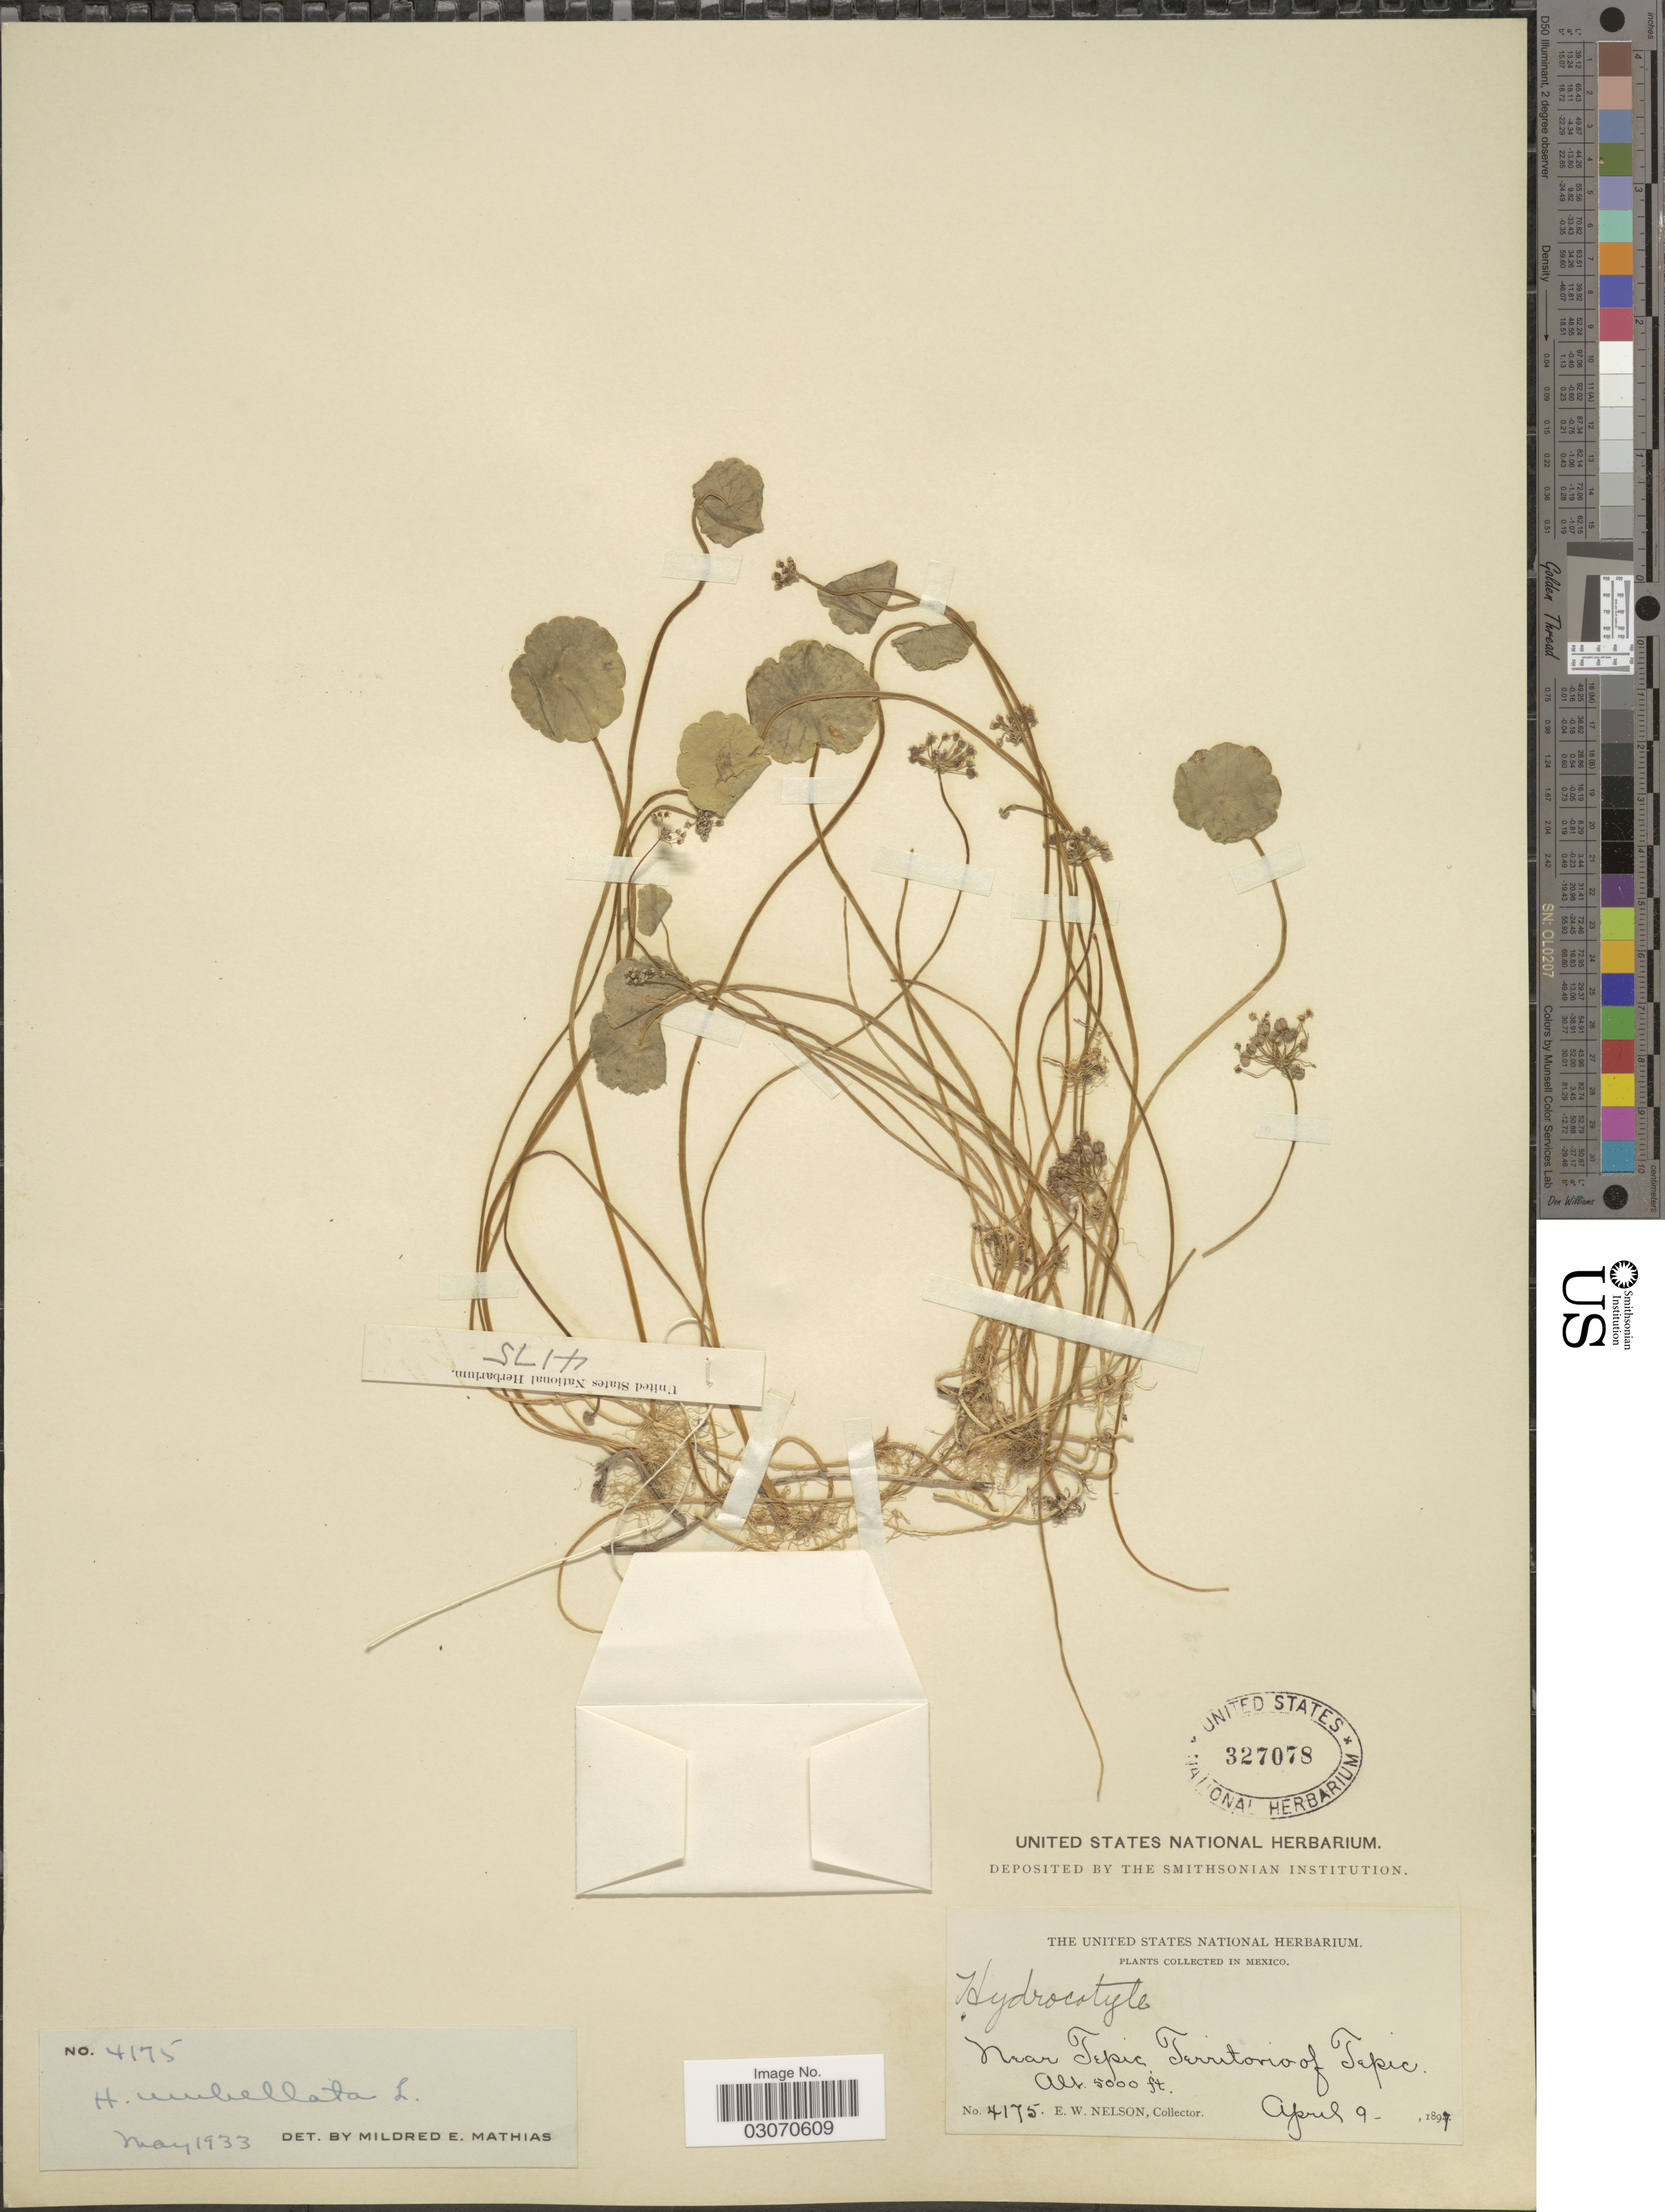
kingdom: Plantae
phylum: Tracheophyta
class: Magnoliopsida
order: Apiales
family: Araliaceae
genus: Hydrocotyle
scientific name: Hydrocotyle umbellata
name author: L.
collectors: E. W. Nelson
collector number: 4175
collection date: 1897-04-09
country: Mexico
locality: Near Tepic, Territorio of Tepic.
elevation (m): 1524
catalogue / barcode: US 327078